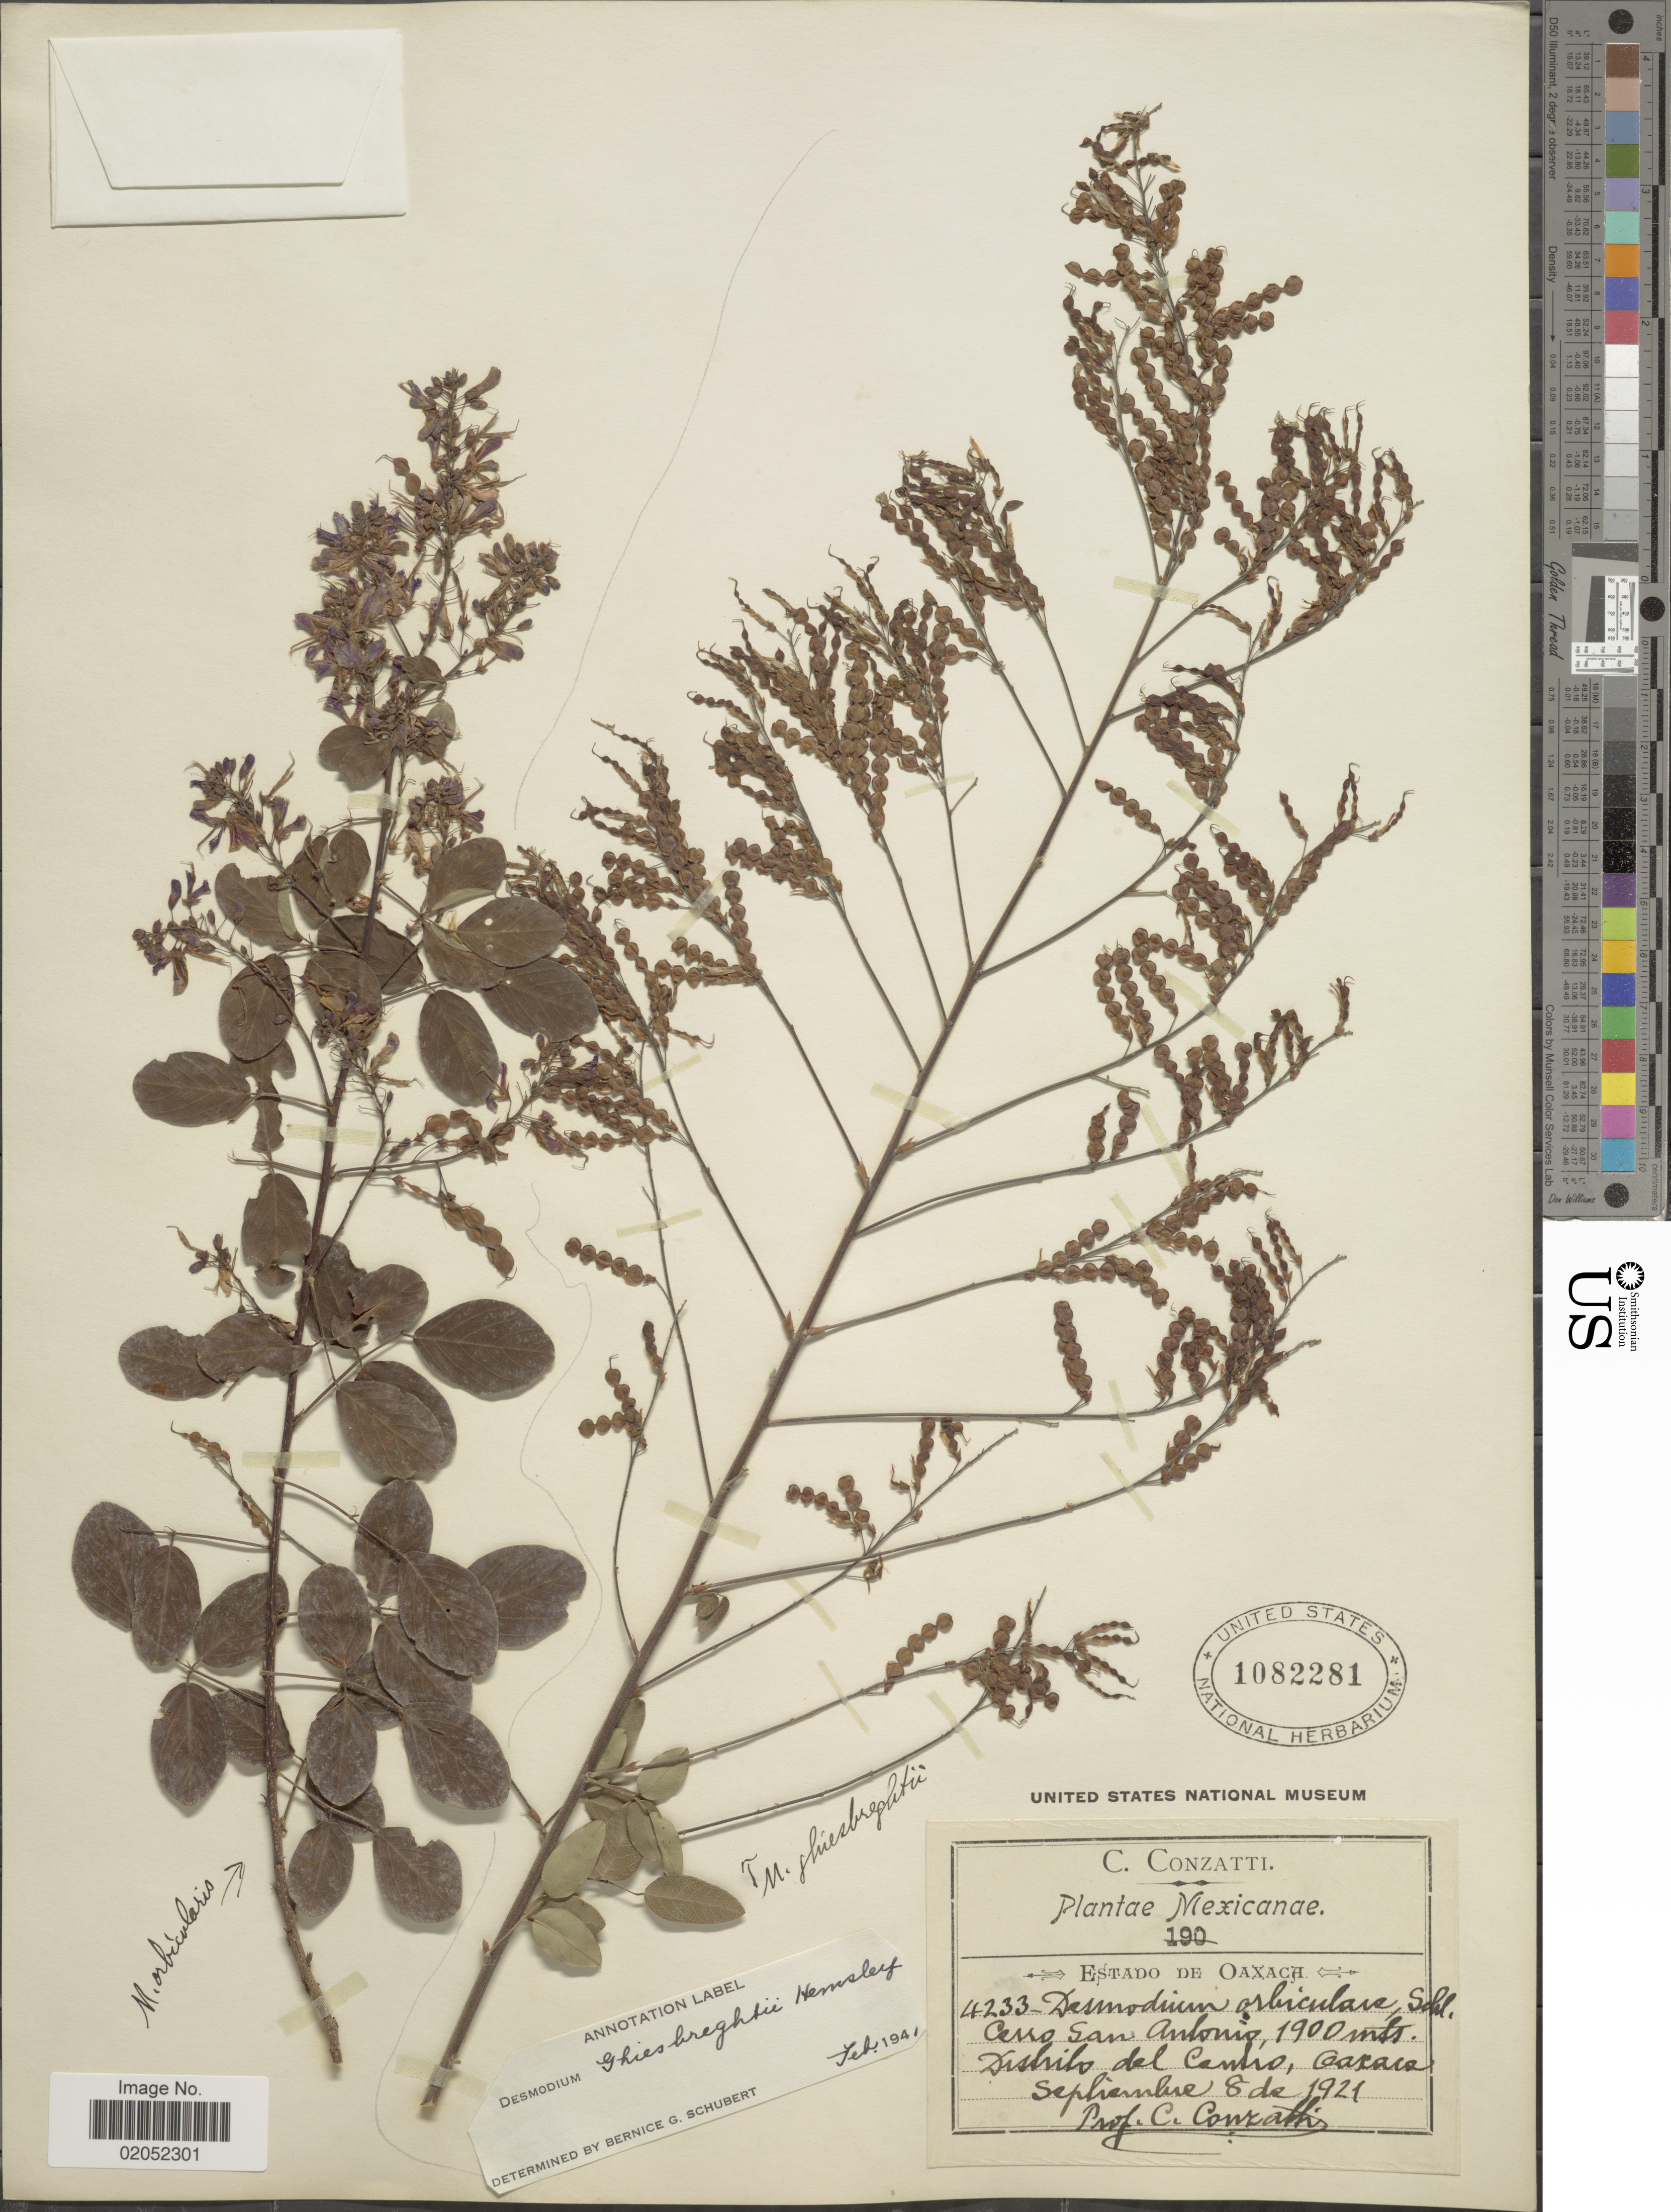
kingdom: Plantae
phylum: Tracheophyta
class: Magnoliopsida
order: Fabales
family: Fabaceae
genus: Desmodium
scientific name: Desmodium ghiesbreghtii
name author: Hemsl.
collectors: C. Conzatti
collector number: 4233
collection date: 1921-09-08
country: Mexico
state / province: Oaxaca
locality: Estado de Oaxaca. Cerro San Antonio. Distro del Camino, Oaxaca.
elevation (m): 1900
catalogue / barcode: US 1082281